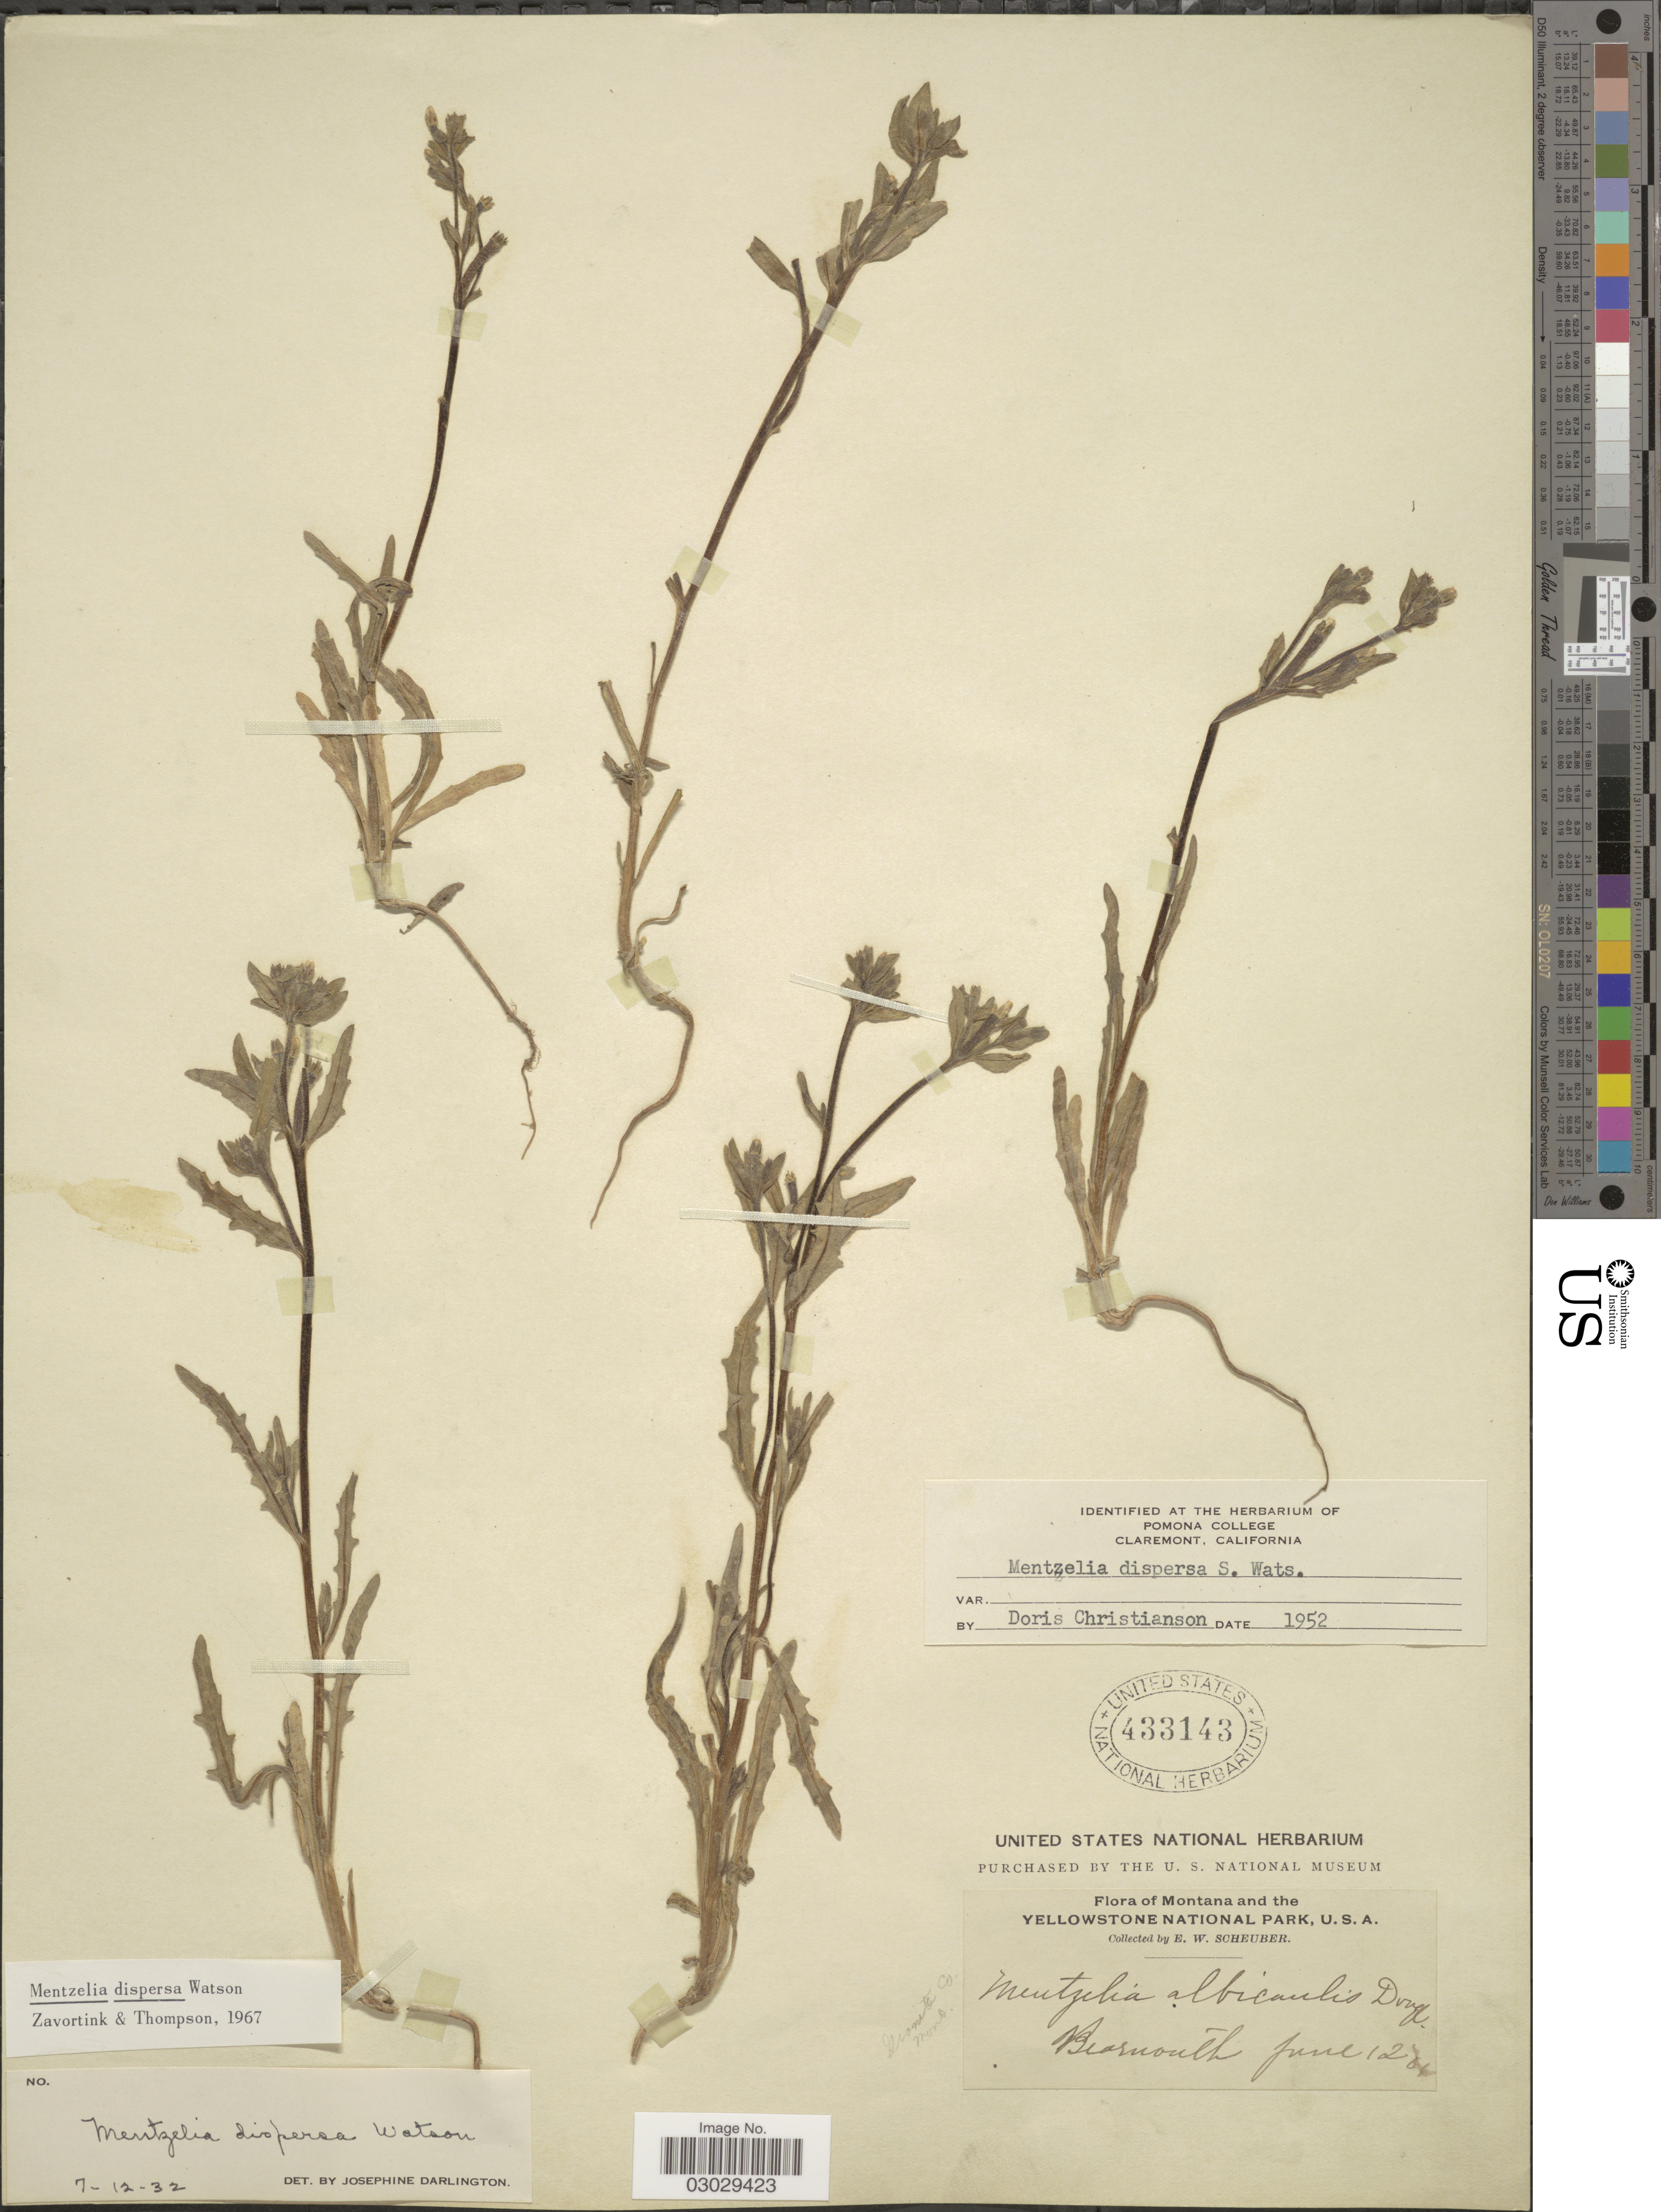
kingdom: Plantae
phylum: Tracheophyta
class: Magnoliopsida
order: Cornales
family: Loasaceae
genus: Mentzelia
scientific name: Mentzelia dispersa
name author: S. Watson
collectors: E. Scheuber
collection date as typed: Transcribed d/m/y: 12/6/61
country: United States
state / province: Montana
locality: Yellowstone National Park. Bearmouth. Granite Co.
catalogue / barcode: US 433143